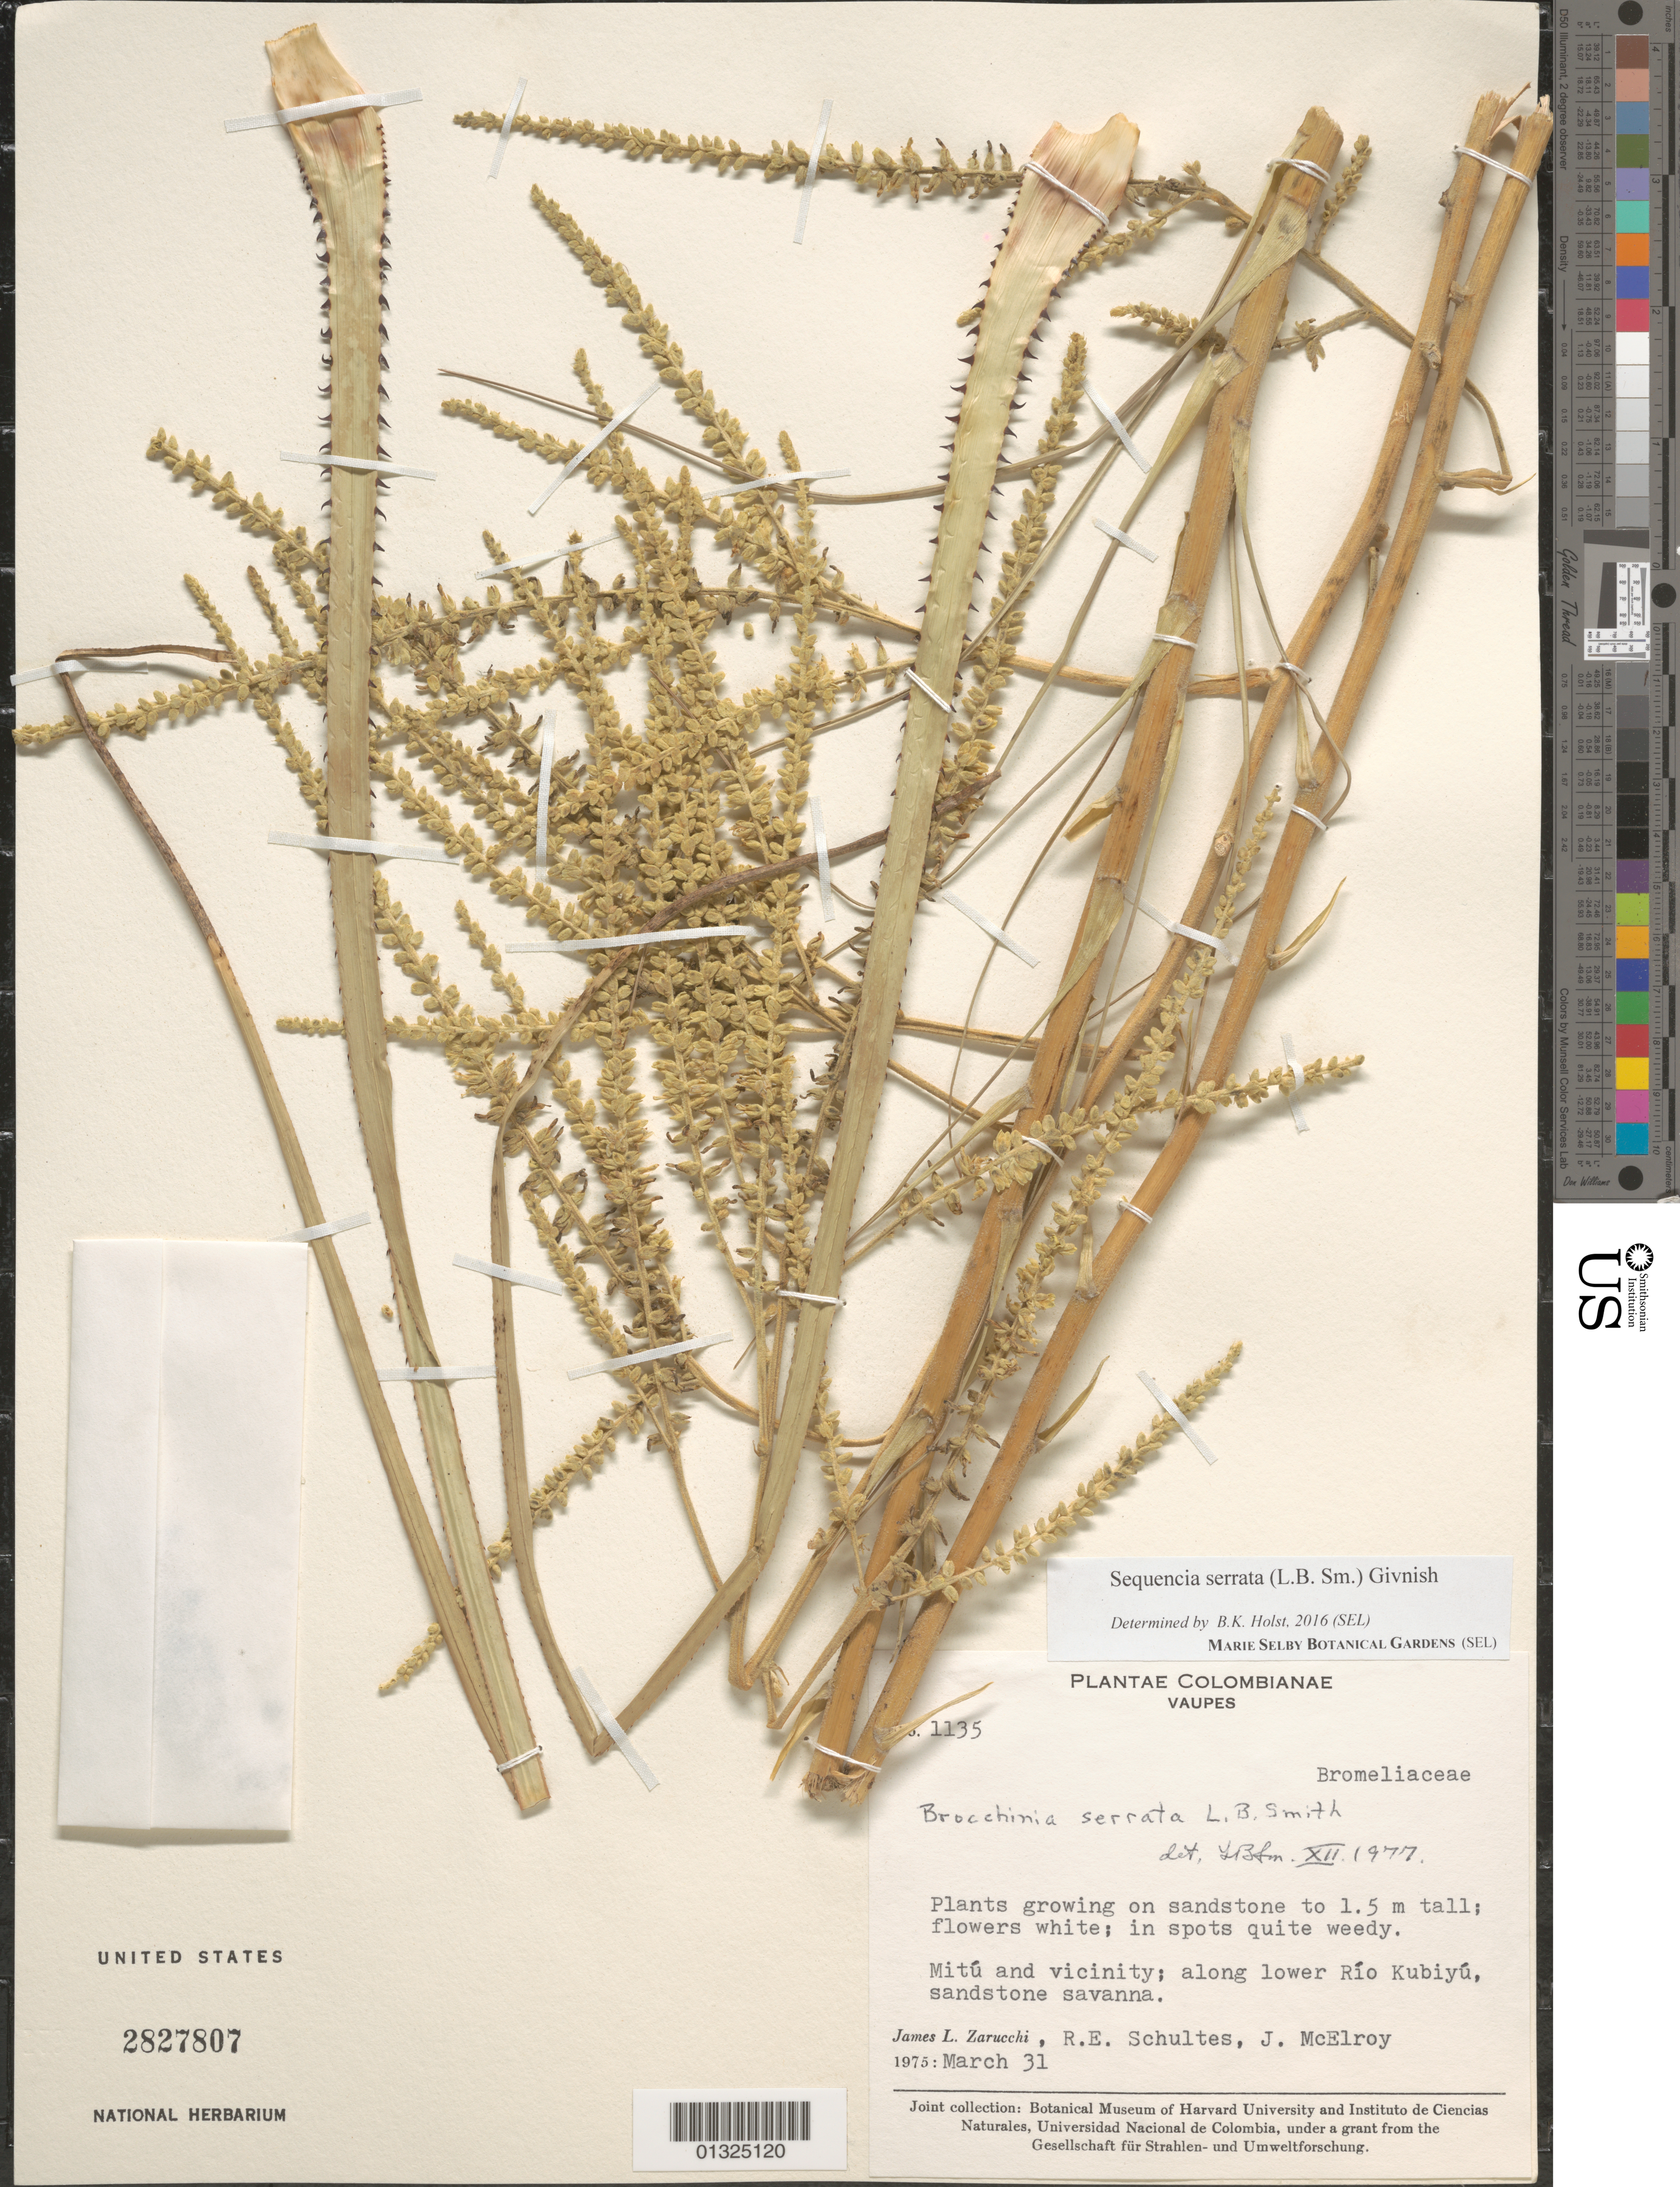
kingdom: Plantae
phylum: Tracheophyta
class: Liliopsida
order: Poales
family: Bromeliaceae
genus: Sequencia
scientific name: Sequencia serrata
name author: (L.B. Sm.) Givnish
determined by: Holst, Bruce K.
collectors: J. L. Zarucchi, R. E. Schultes & J. B. McElroy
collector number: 1135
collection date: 1975-03-31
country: Colombia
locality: Mitú and vicinity; along lower Rio Kubiyú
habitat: Plants growing on sandstone; in spots quite weedy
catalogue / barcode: US 2827807